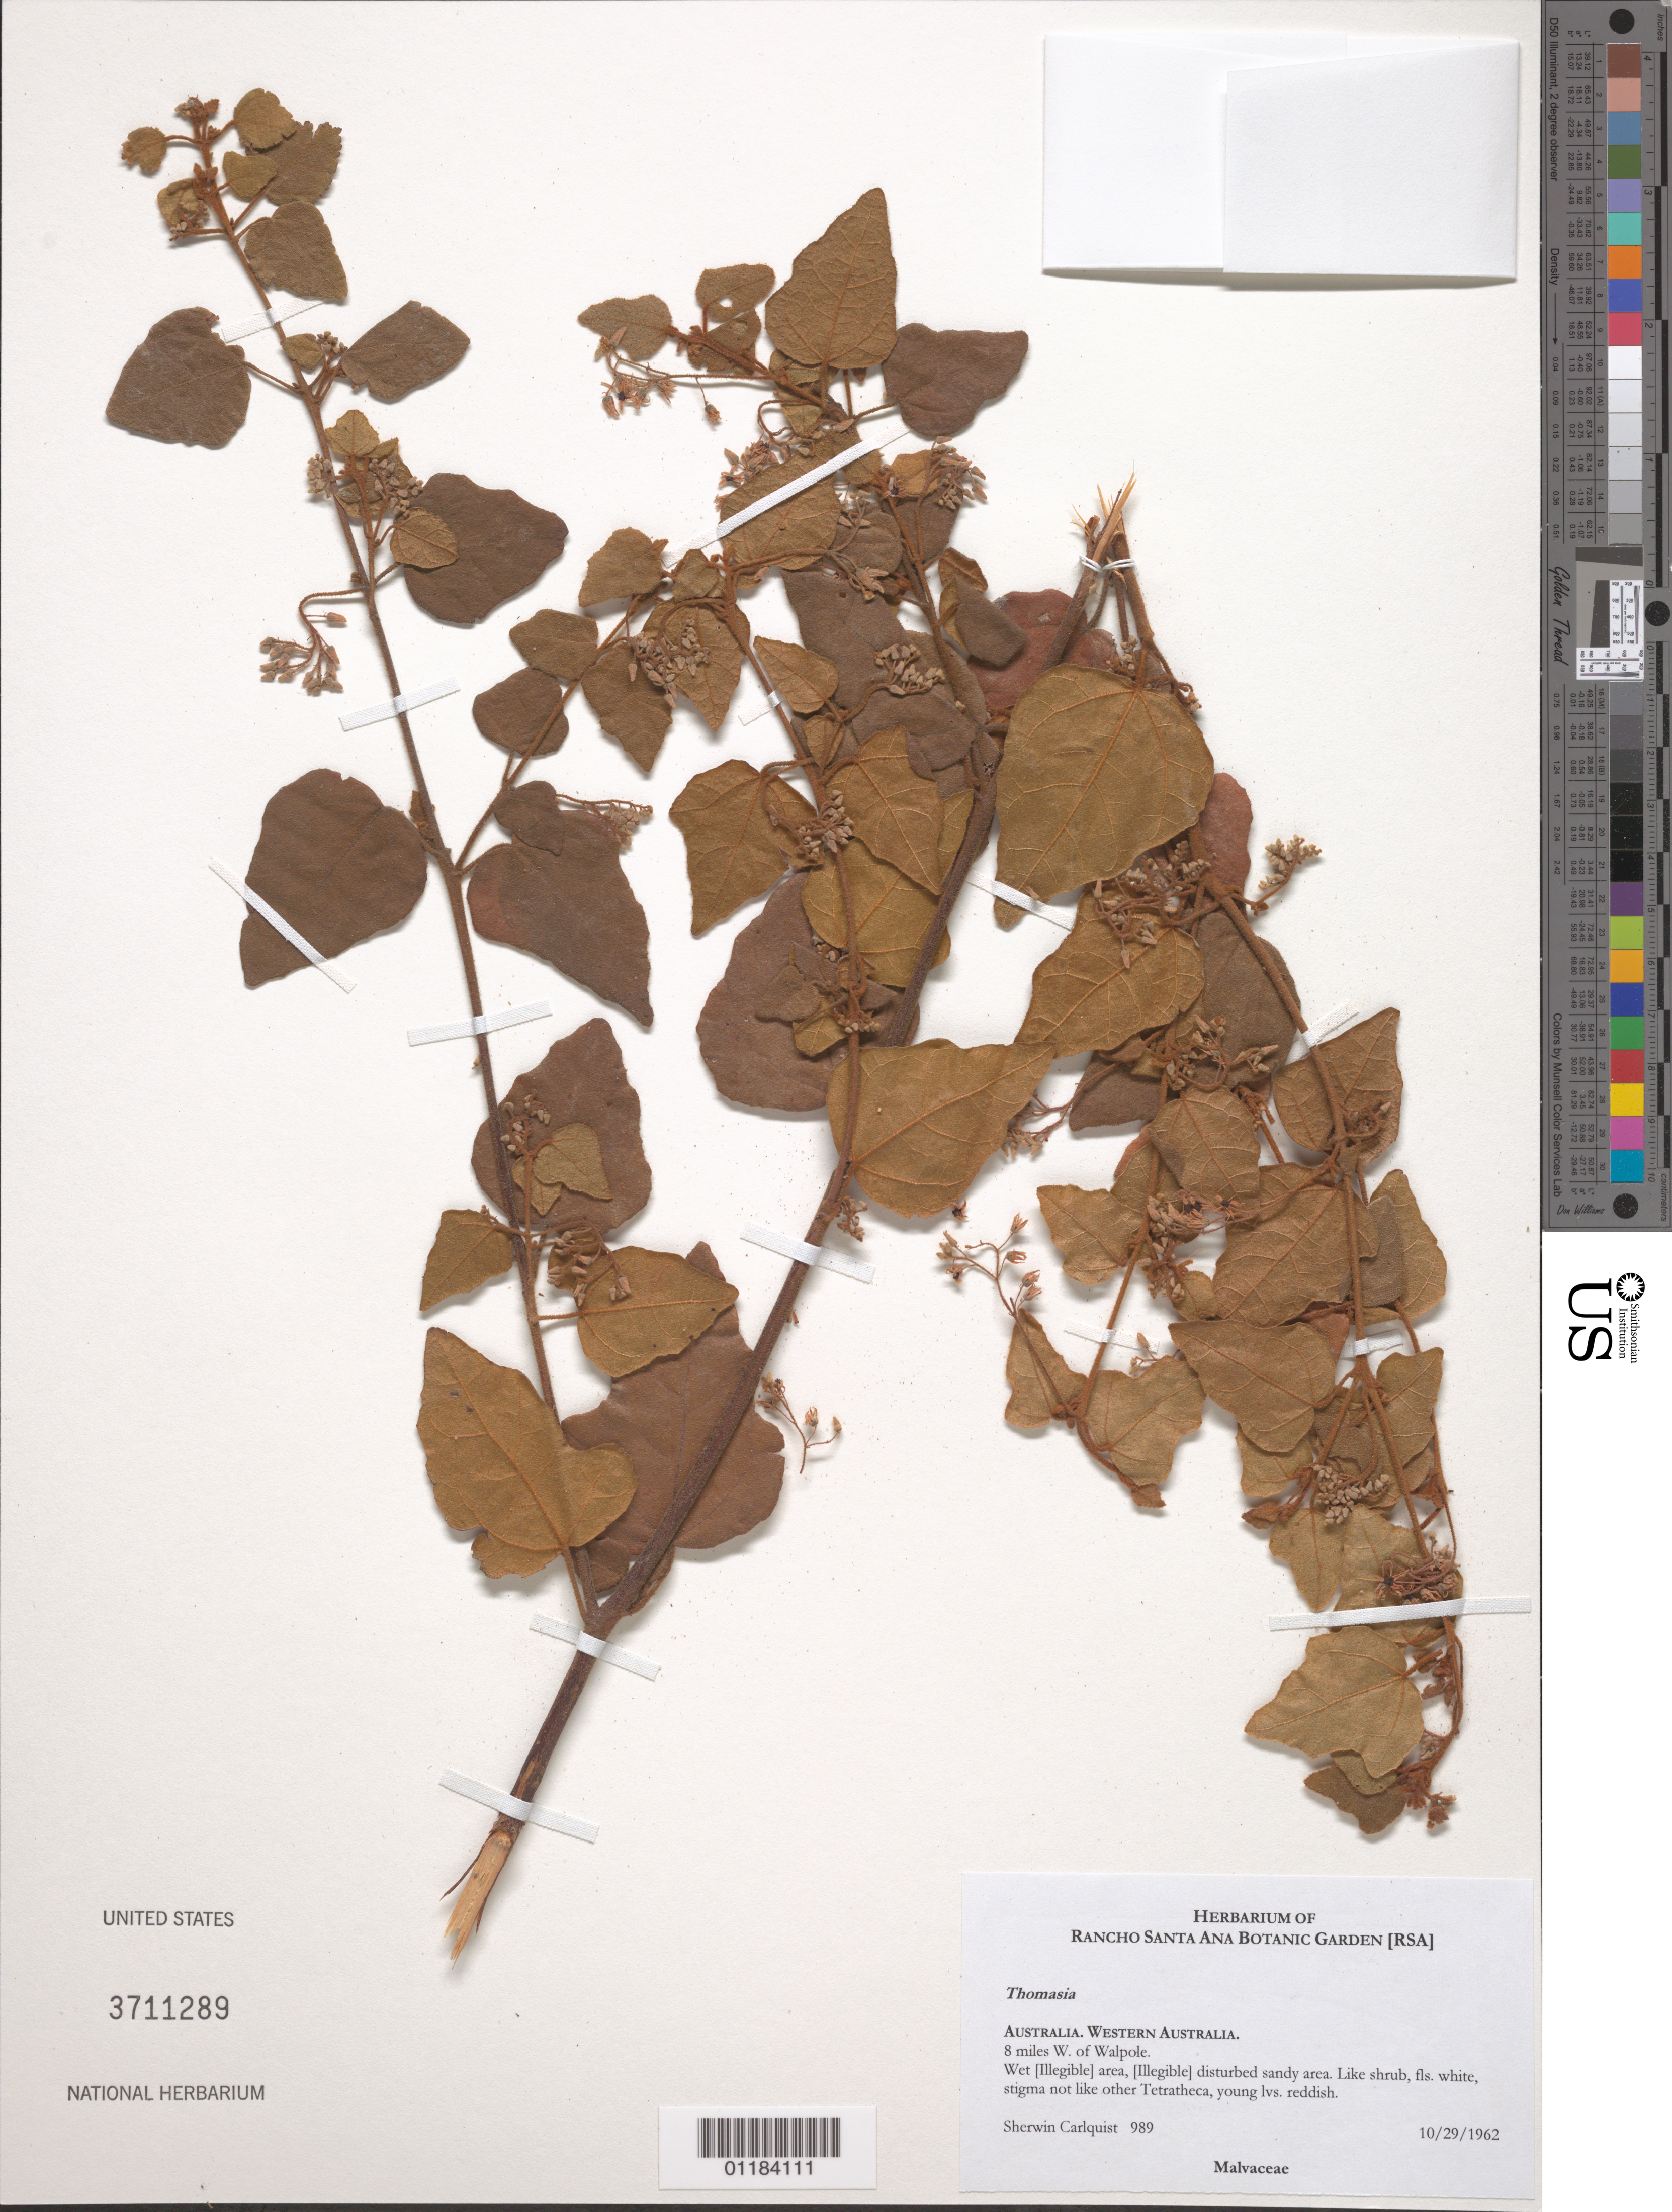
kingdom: Plantae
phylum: Tracheophyta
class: Magnoliopsida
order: Malvales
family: Malvaceae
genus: Thomasia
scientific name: Thomasia sp.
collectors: S. Carlquist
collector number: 989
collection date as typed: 10/29/1967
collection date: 1967-10-29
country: Australia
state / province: Western Australia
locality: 8 miles W of Walpole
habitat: wet area, disturbed sandy area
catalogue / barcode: US 3711289